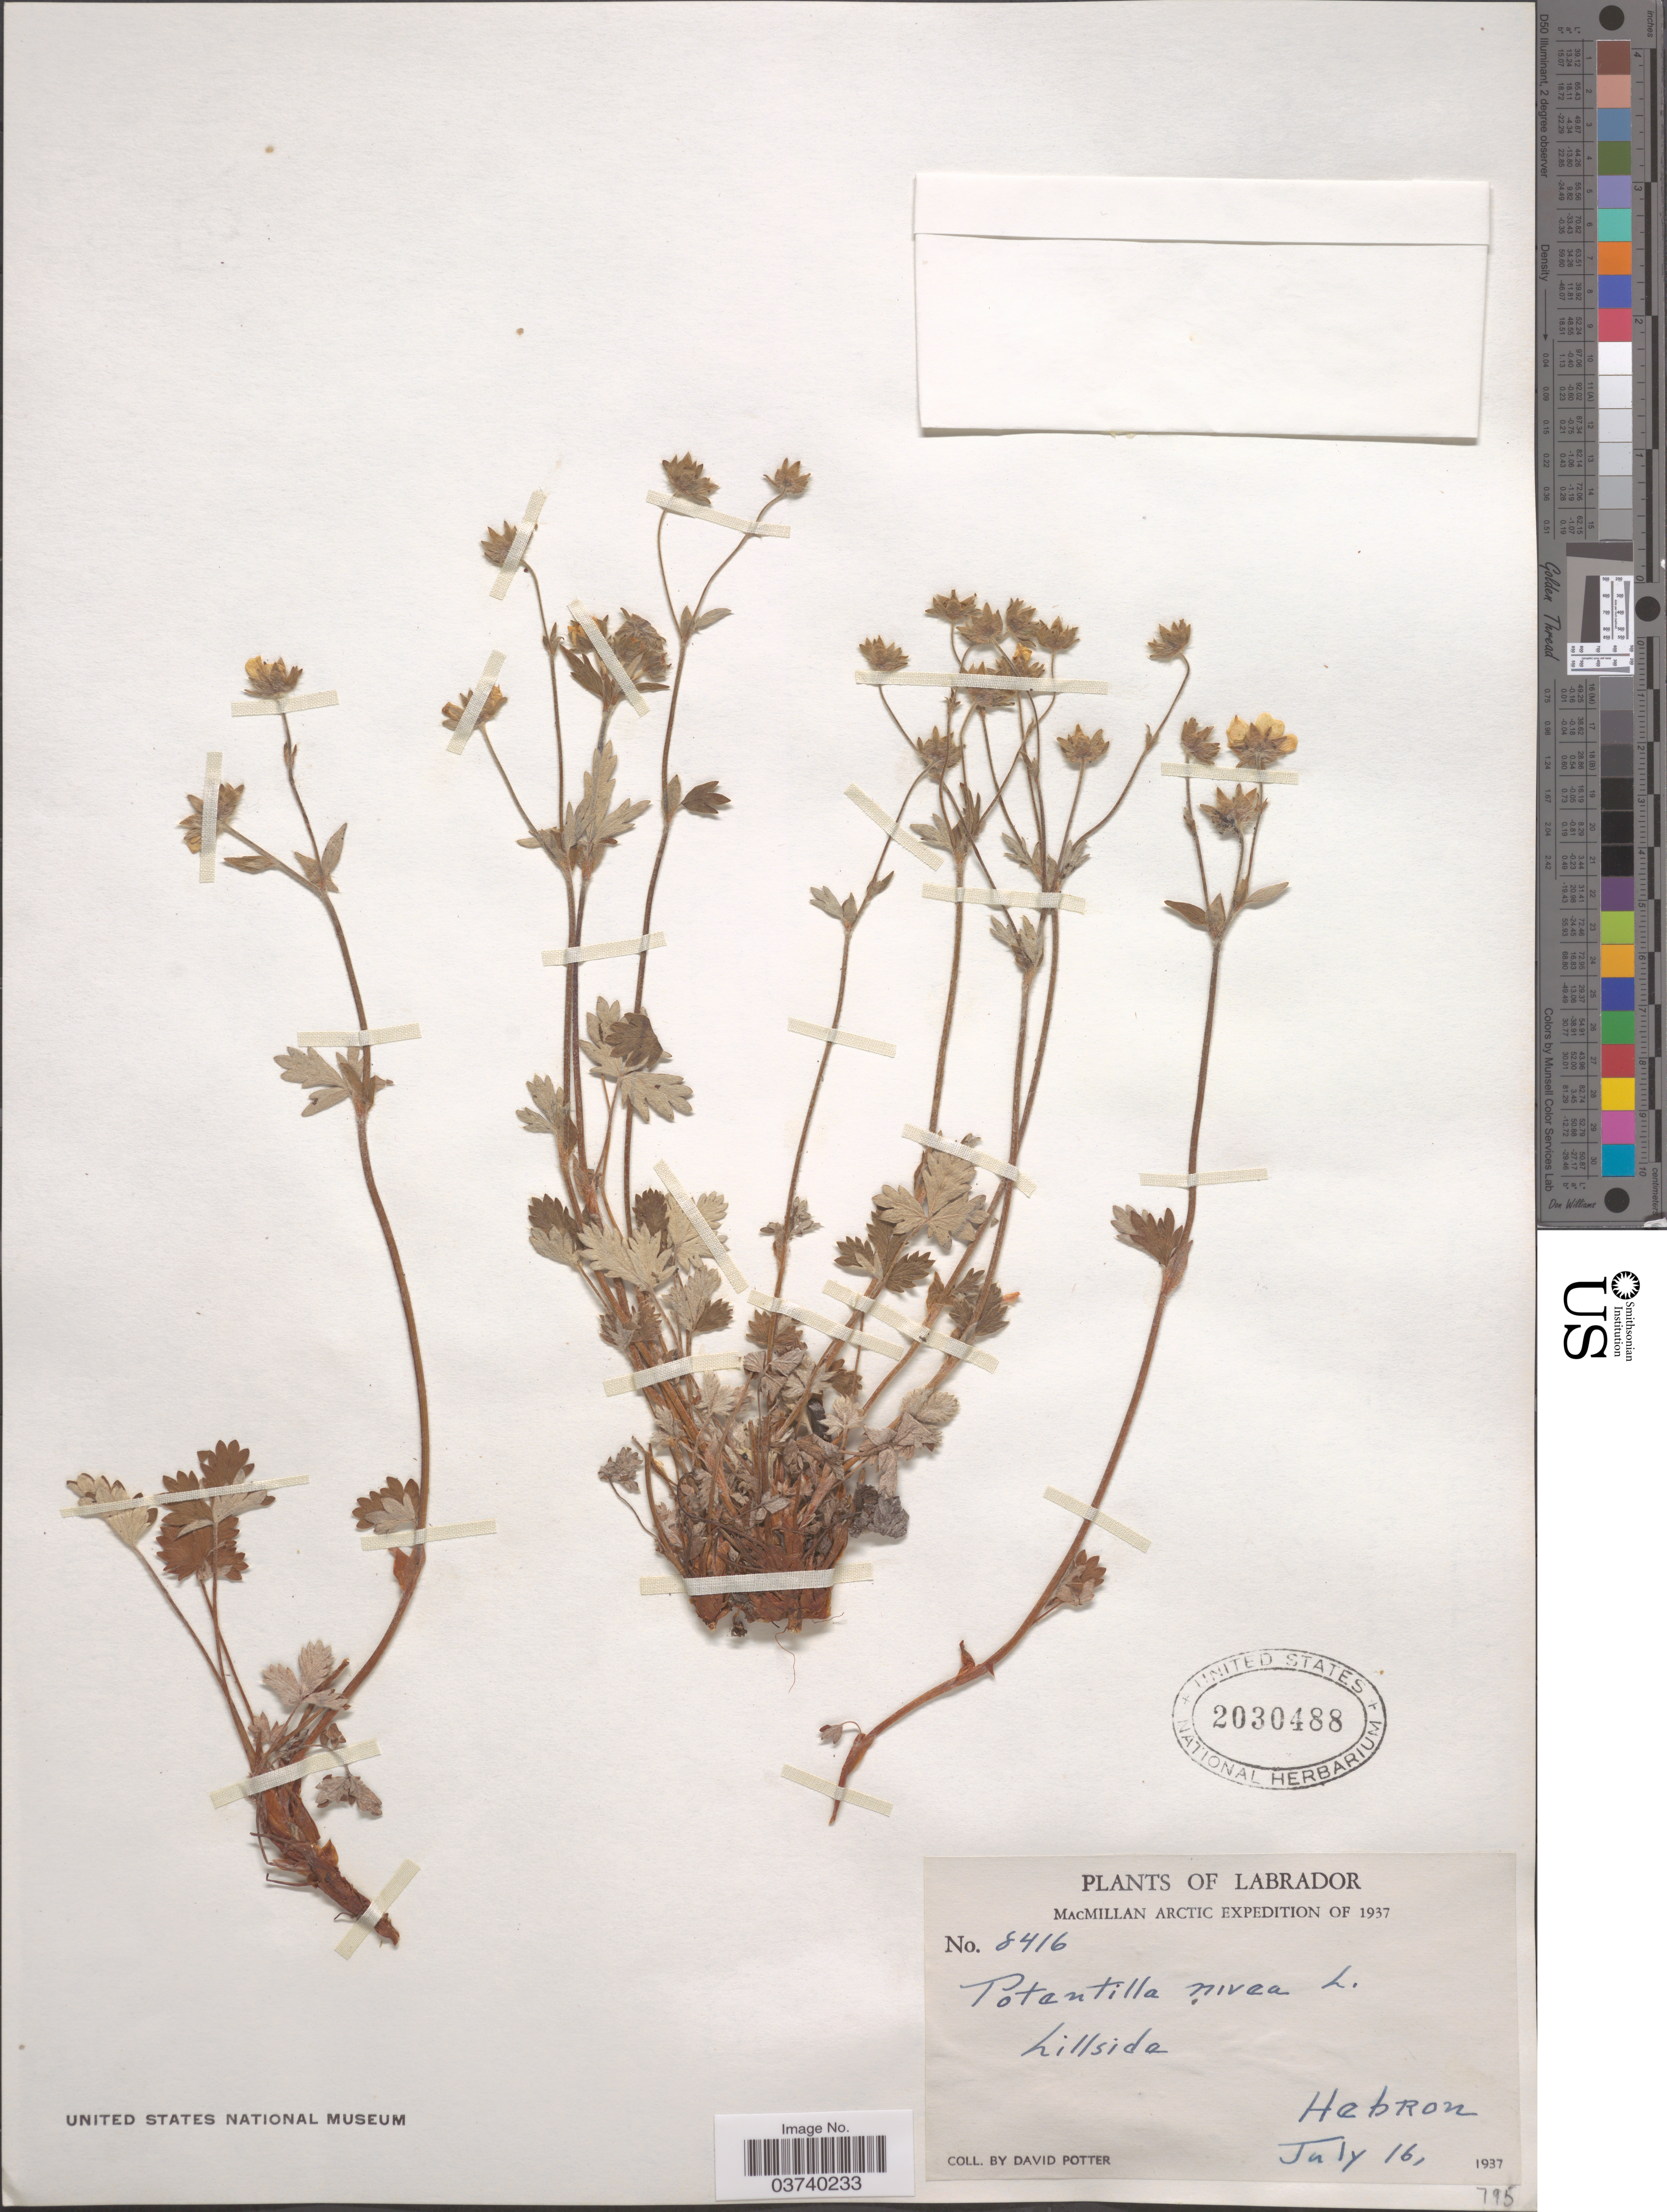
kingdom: Plantae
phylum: Tracheophyta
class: Magnoliopsida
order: Rosales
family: Rosaceae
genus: Potentilla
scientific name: Potentilla nivea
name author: L.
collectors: D. Potter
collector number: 8416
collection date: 1937-07-16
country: Canada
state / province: Newfoundland and Labrador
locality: Labrador. Hillside. Hebron.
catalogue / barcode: US 2030488